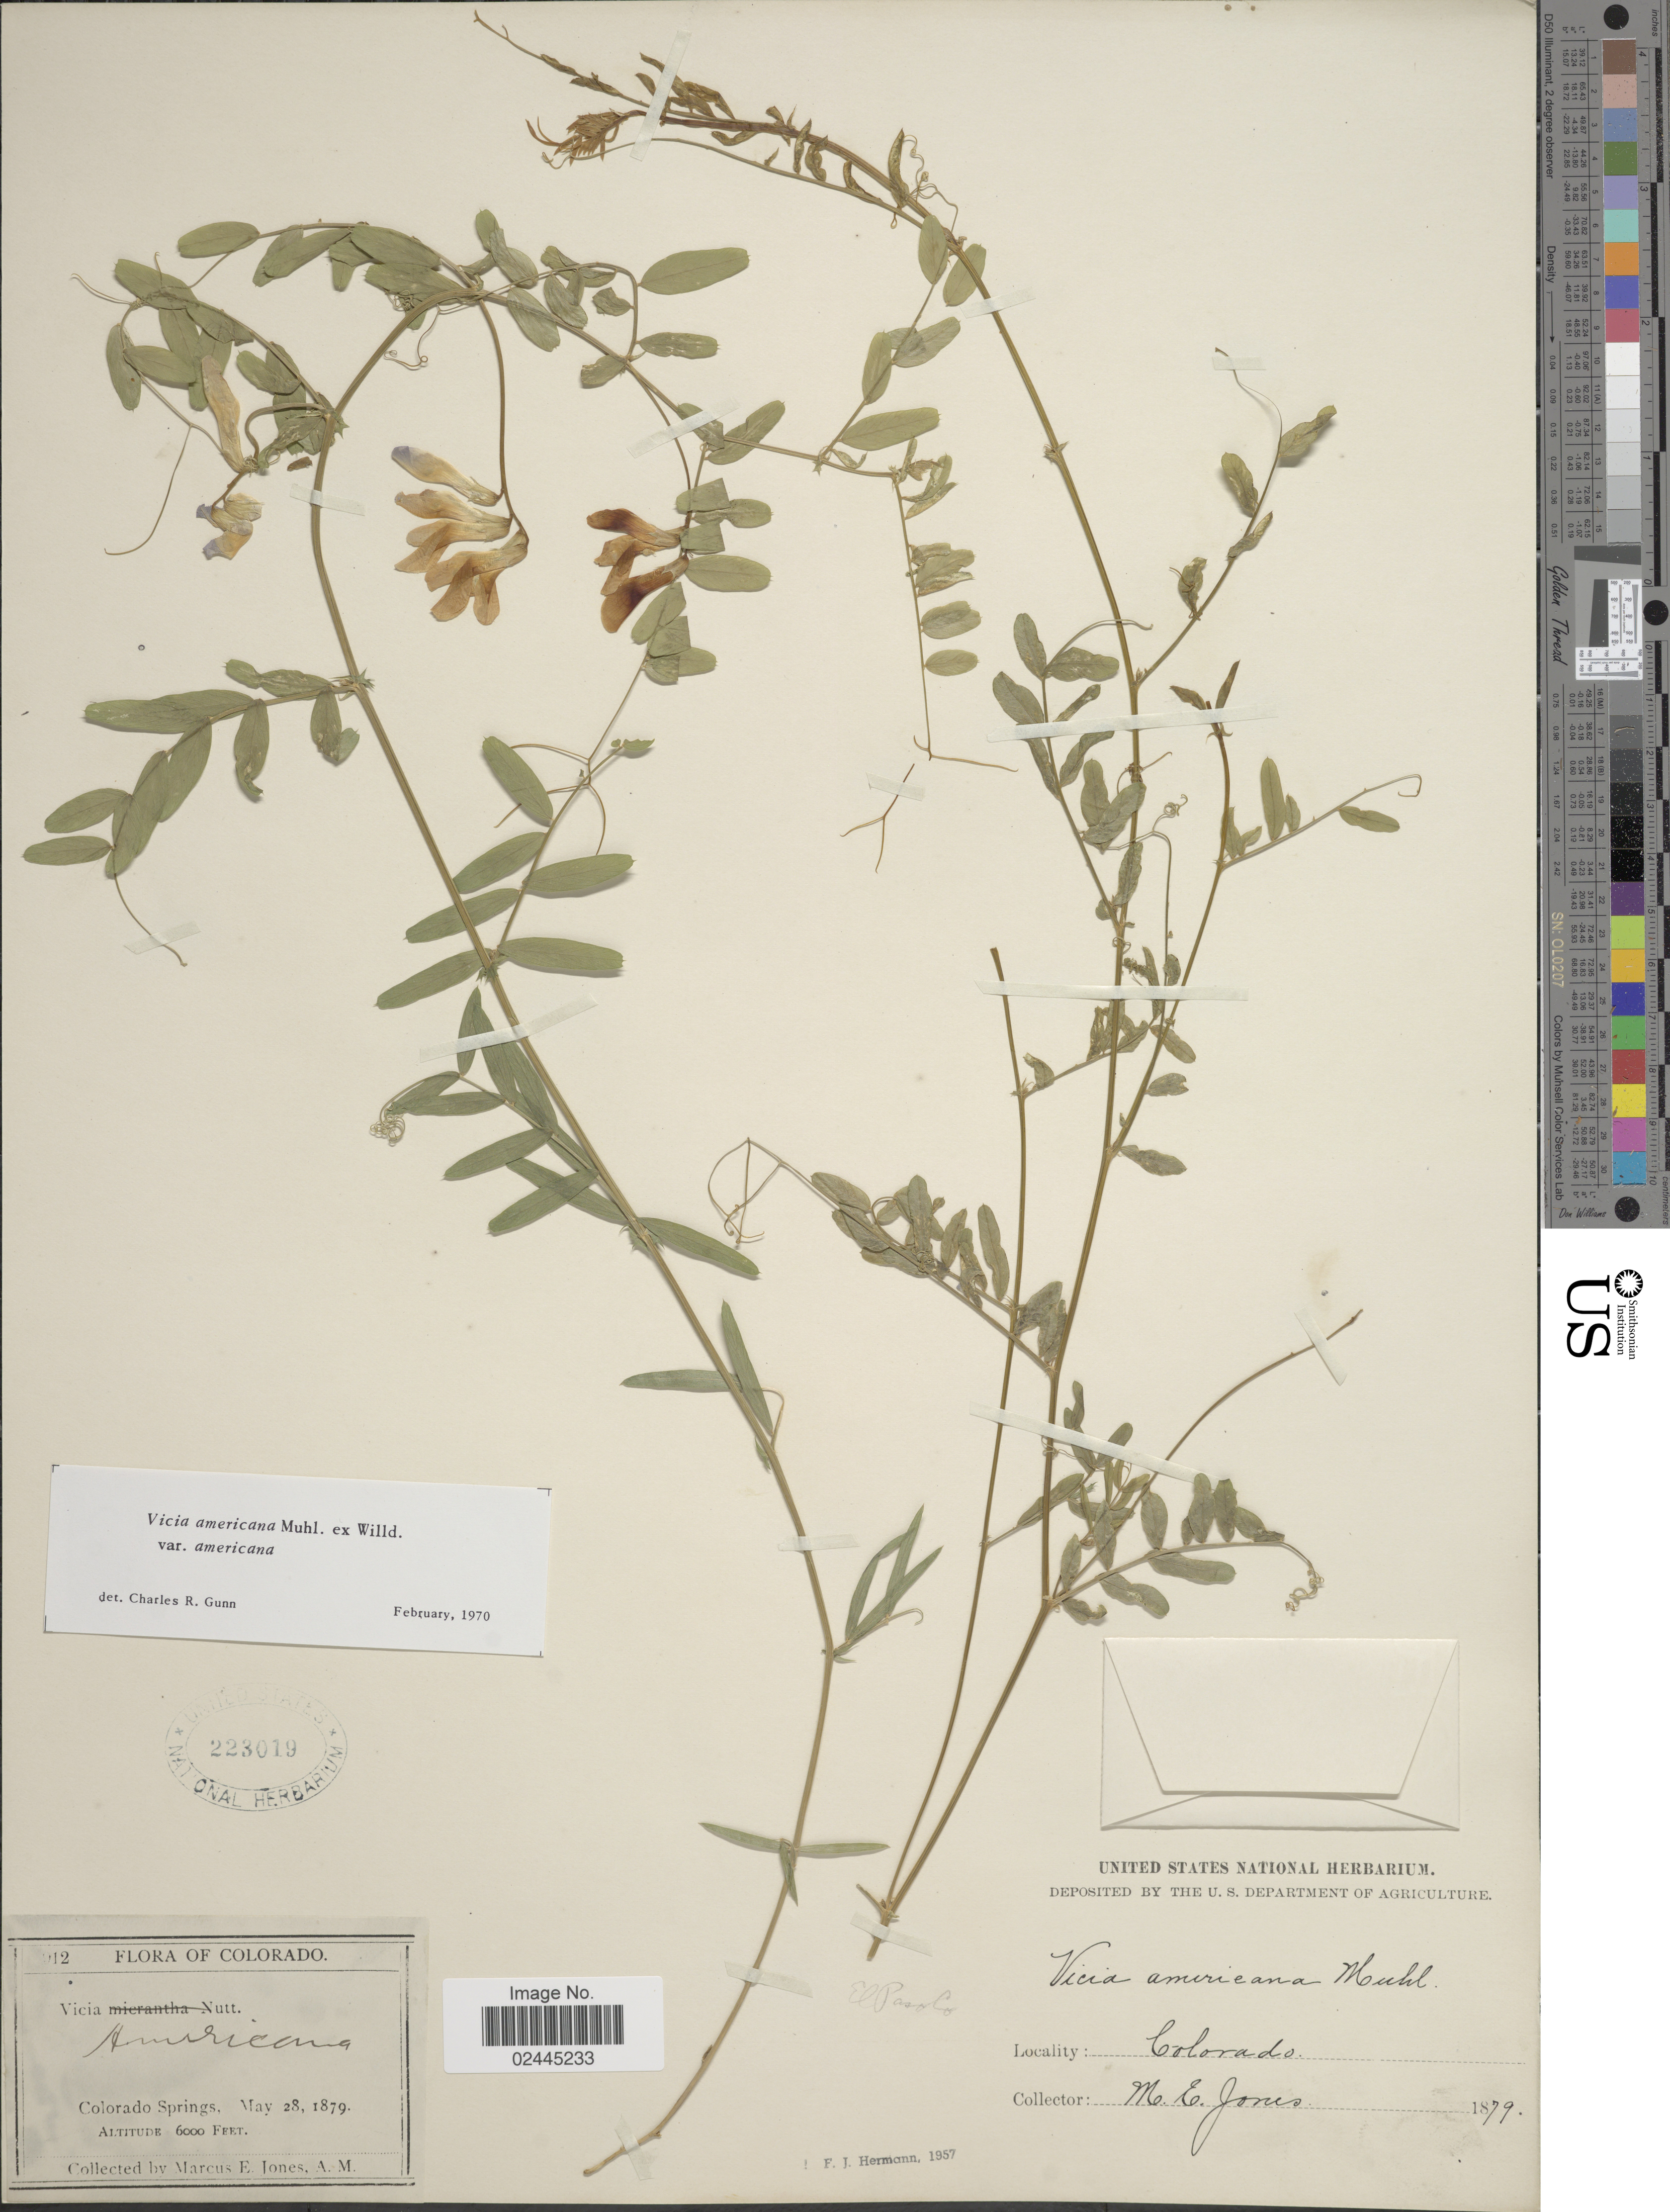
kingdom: Plantae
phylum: Tracheophyta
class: Magnoliopsida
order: Fabales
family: Fabaceae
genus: Vicia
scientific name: Vicia americana var. americana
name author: Muhl. ex Willd.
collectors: M. E. Jones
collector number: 912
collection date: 1879-05-28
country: United States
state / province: Colorado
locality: Colorado Springs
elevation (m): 1829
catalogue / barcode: US 223019